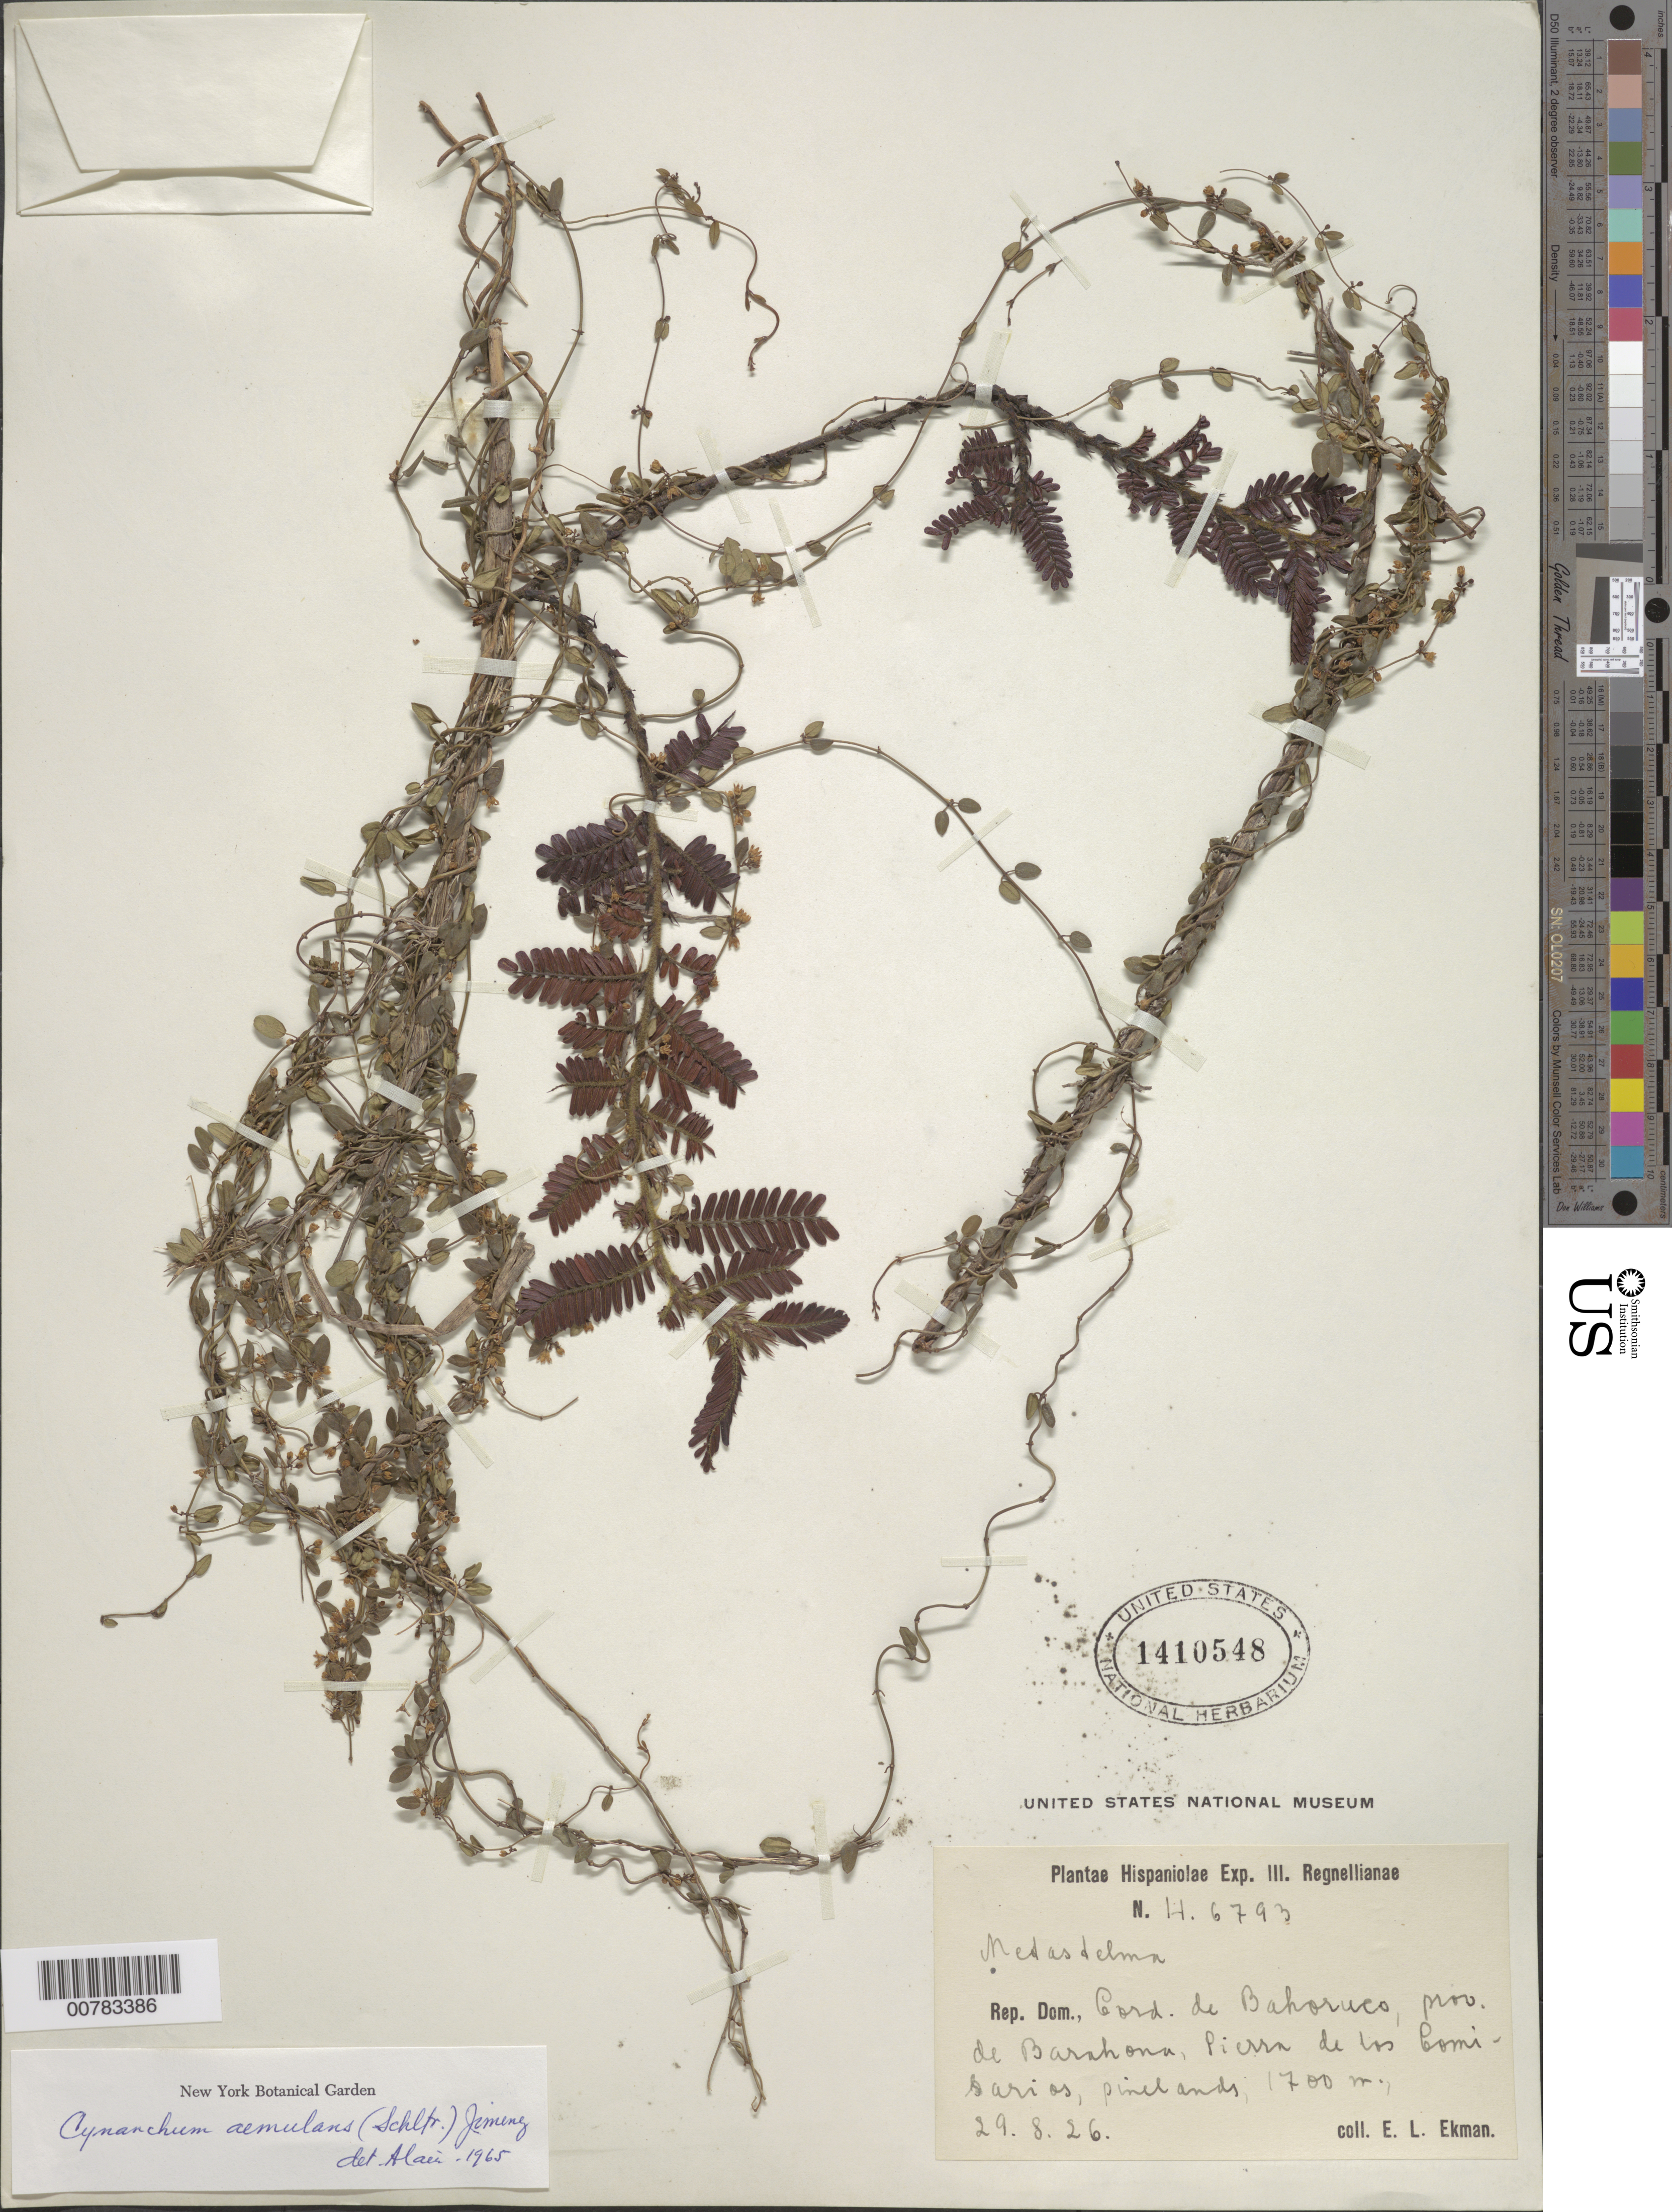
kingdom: Plantae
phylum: Tracheophyta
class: Magnoliopsida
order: Gentianales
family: Apocynaceae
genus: Metastelma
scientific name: Metastelma aemulans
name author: Schltr.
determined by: Liogier, Alain H.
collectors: E. L. Ekman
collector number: H 6793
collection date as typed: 29 Aug 1926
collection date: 1926-08-29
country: Dominican Republic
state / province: Barahona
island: Hispaniola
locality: Cordillera de Bahoruco, Sierra de los Comisarios.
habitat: Pinelands.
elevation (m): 1700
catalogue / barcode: US 1410548